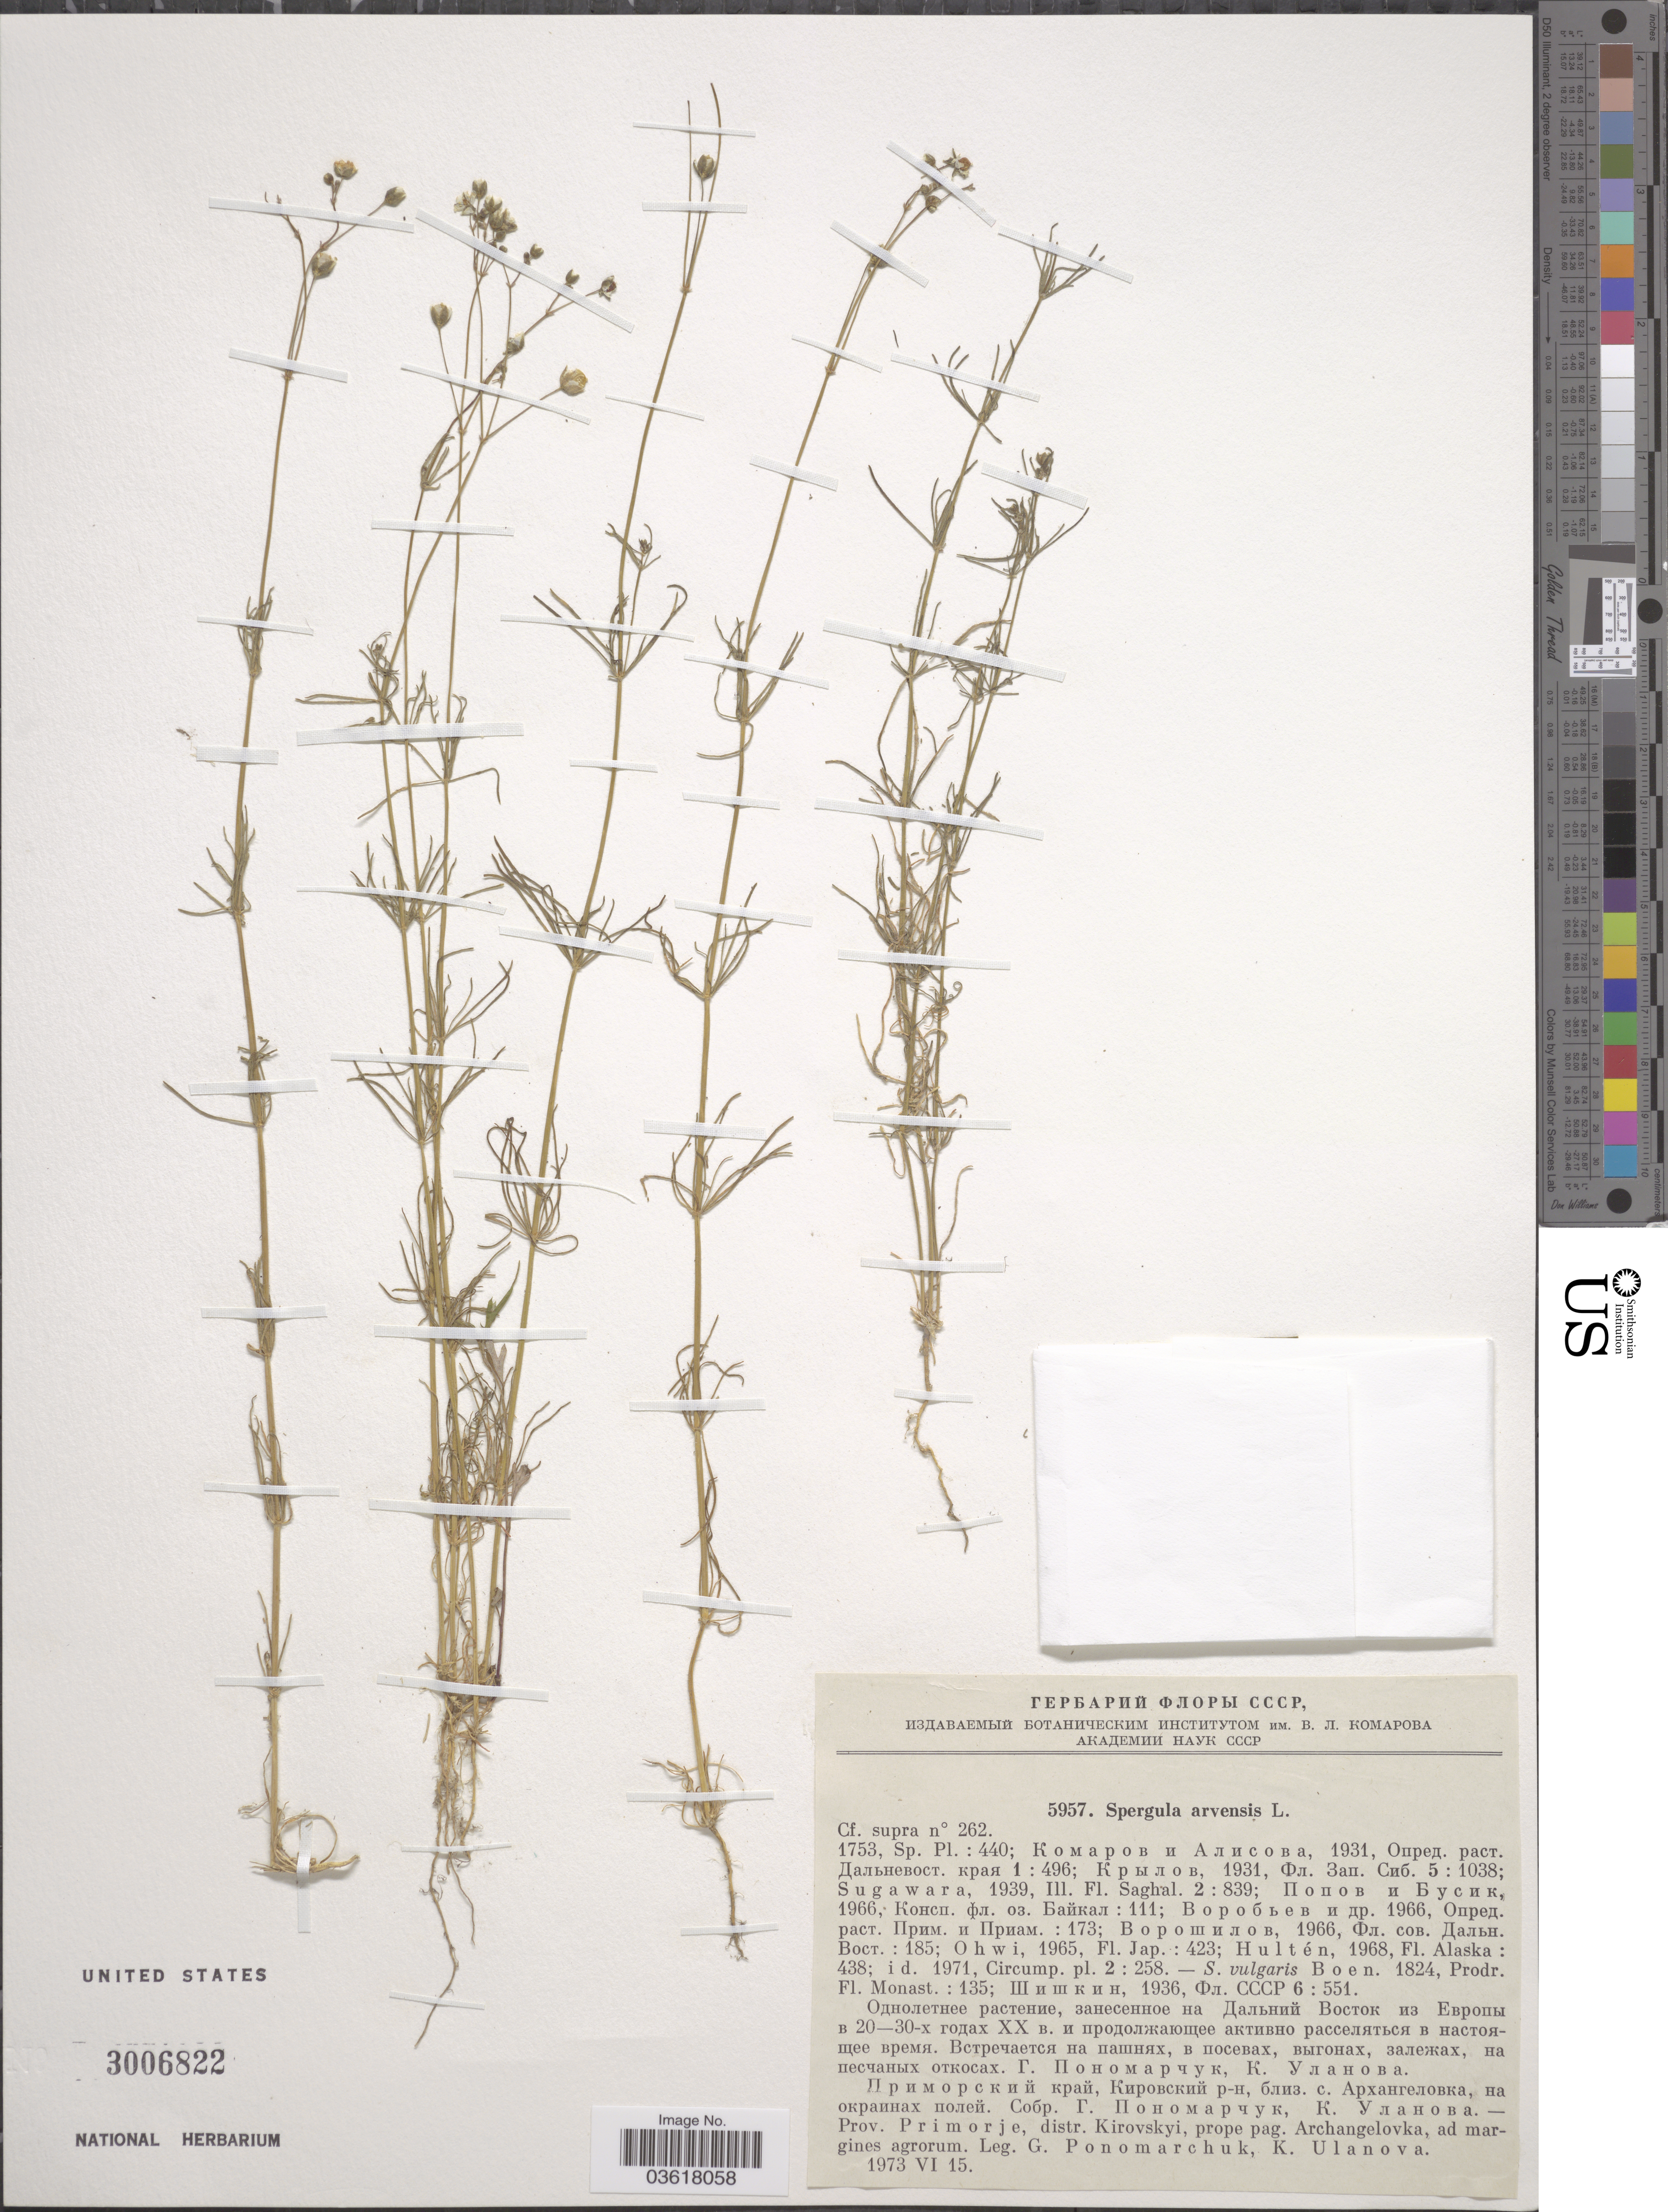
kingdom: Plantae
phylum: Tracheophyta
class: Magnoliopsida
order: Caryophyllales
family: Caryophyllaceae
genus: Spergula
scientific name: Spergula arvensis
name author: L.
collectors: G. I. Ponomarchuk & K. Ulanova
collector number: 5957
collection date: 1973-06-15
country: Russian Federation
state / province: Primorsky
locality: Distr. Kirovskyi, prope pag. Archangelovka.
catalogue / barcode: US 3006822